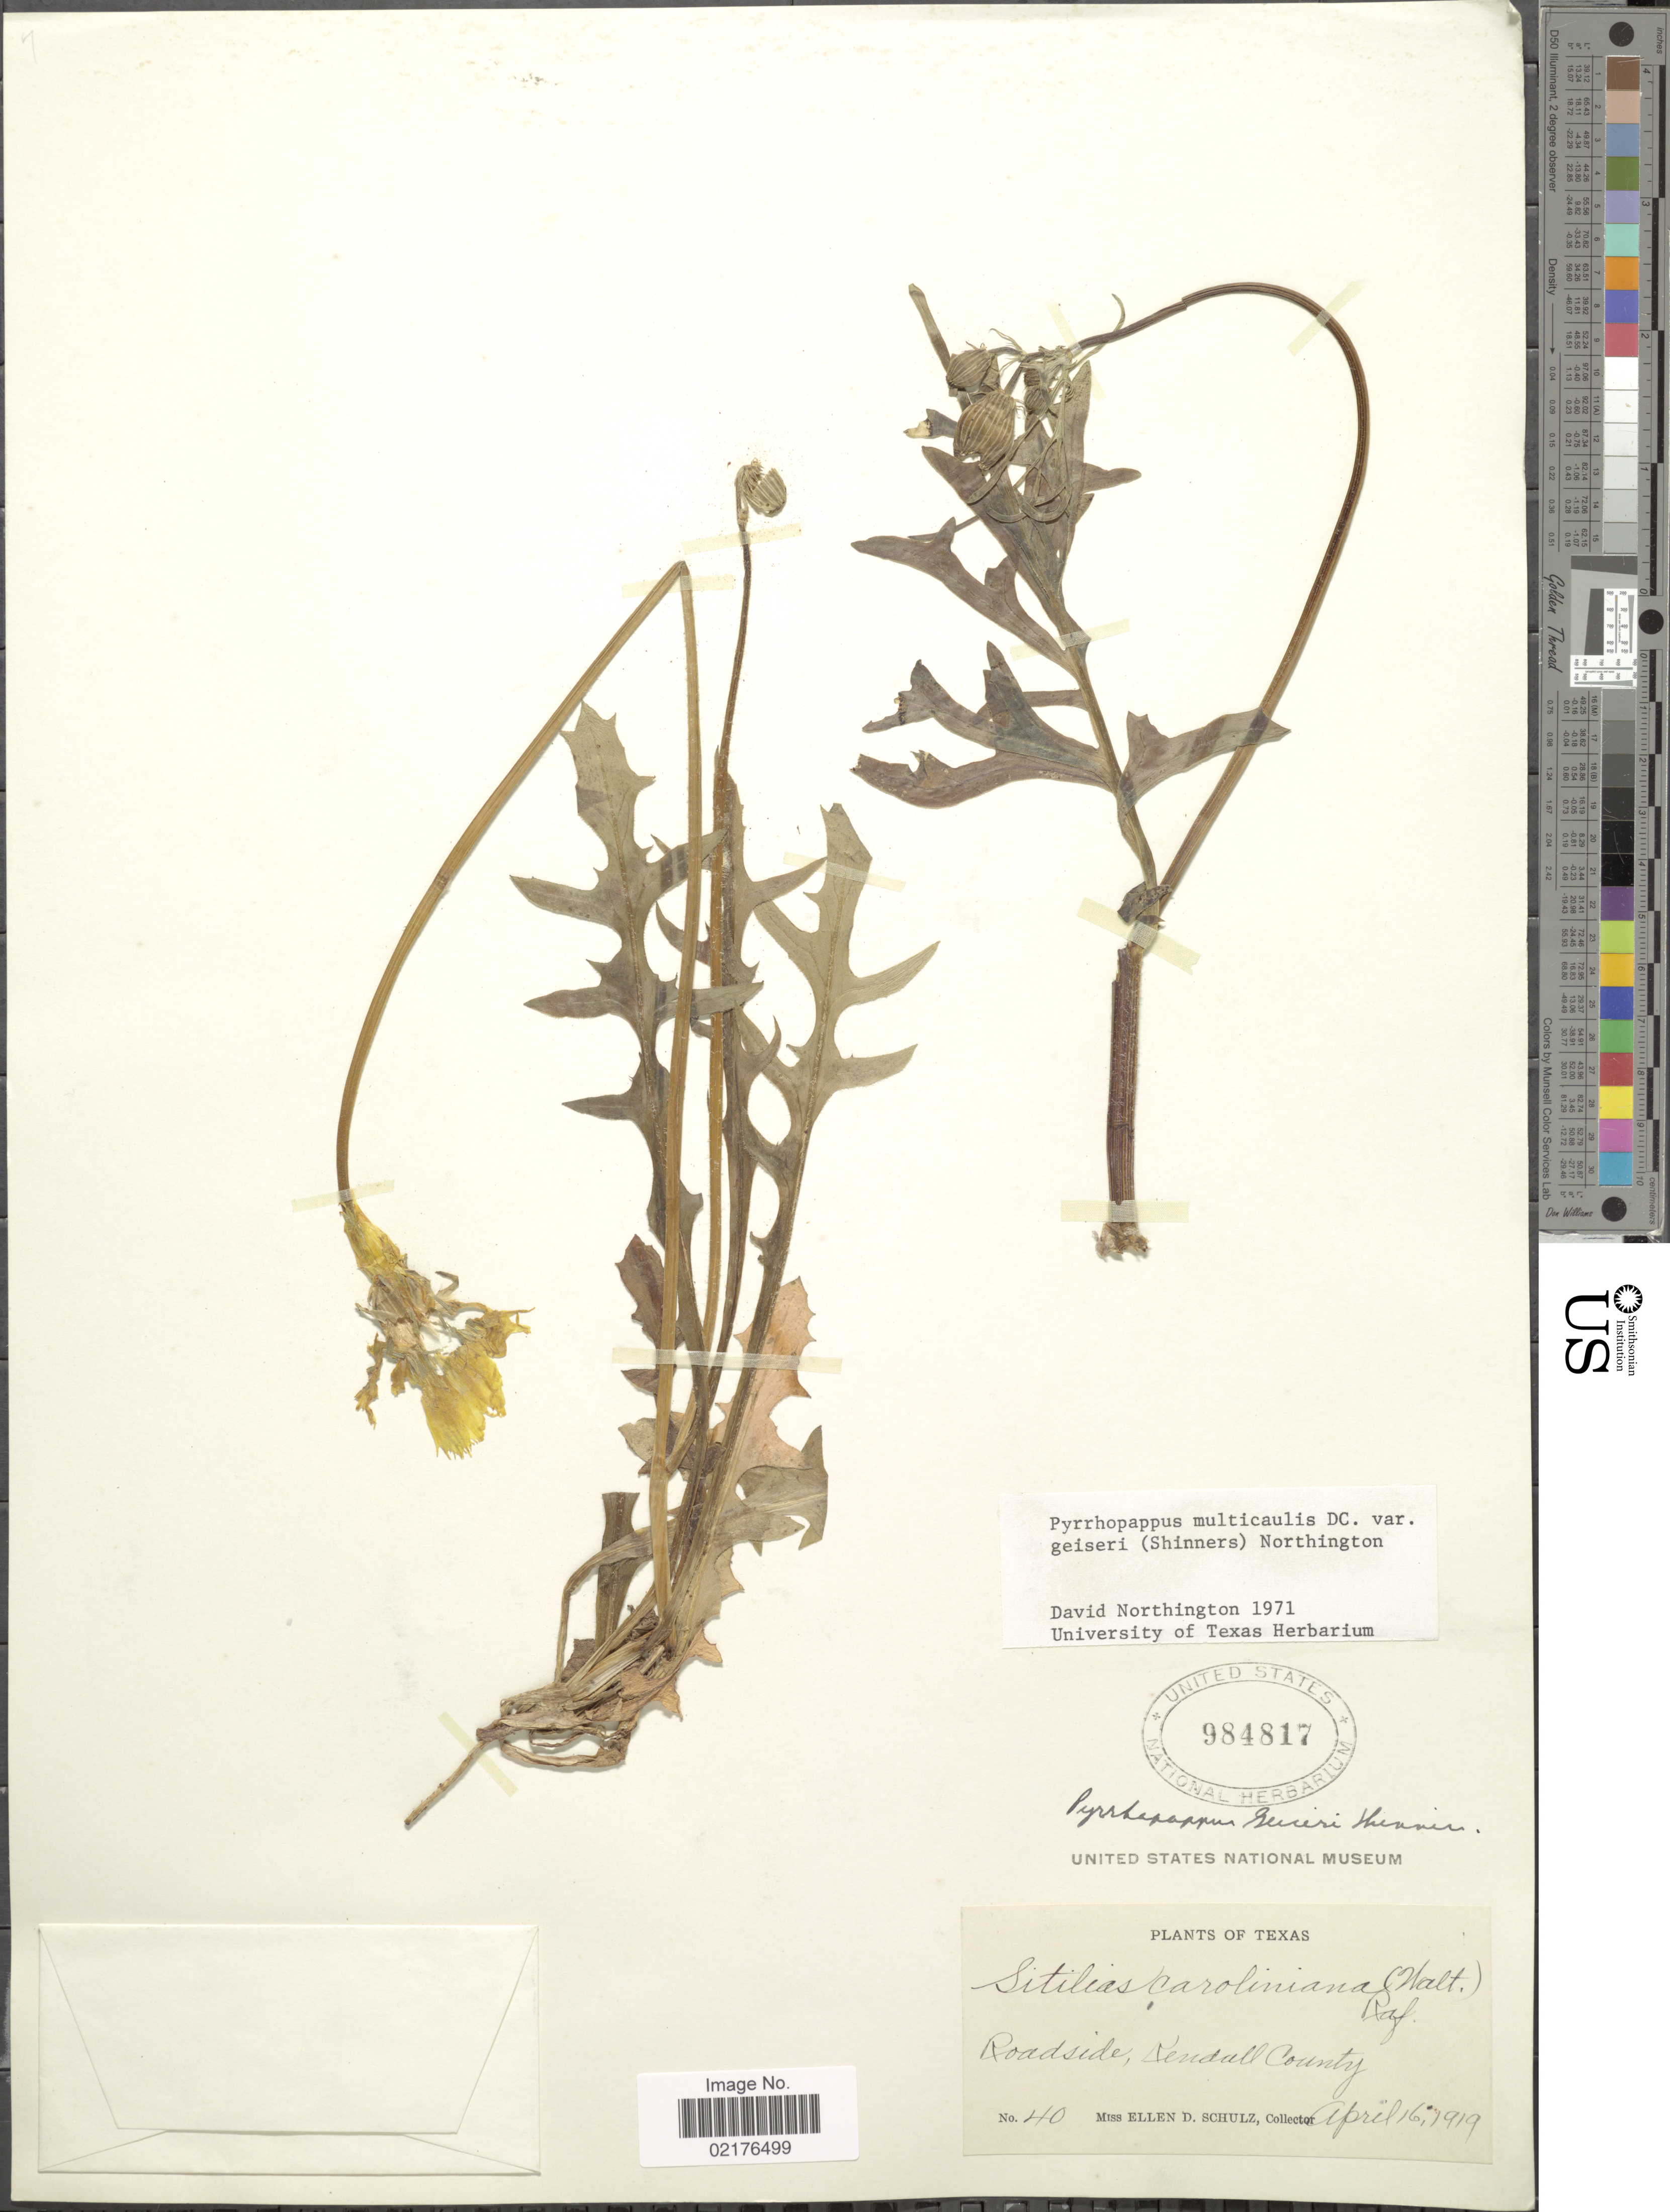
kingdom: Plantae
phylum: Tracheophyta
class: Magnoliopsida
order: Asterales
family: Asteraceae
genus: Pyrrhopappus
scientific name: Pyrrhopappus pauciflorus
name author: (D. Don) DC.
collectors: E. D. Schulz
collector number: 40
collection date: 1919-04-16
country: United States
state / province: Texas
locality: Roadside, Kendall County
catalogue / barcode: US 984817